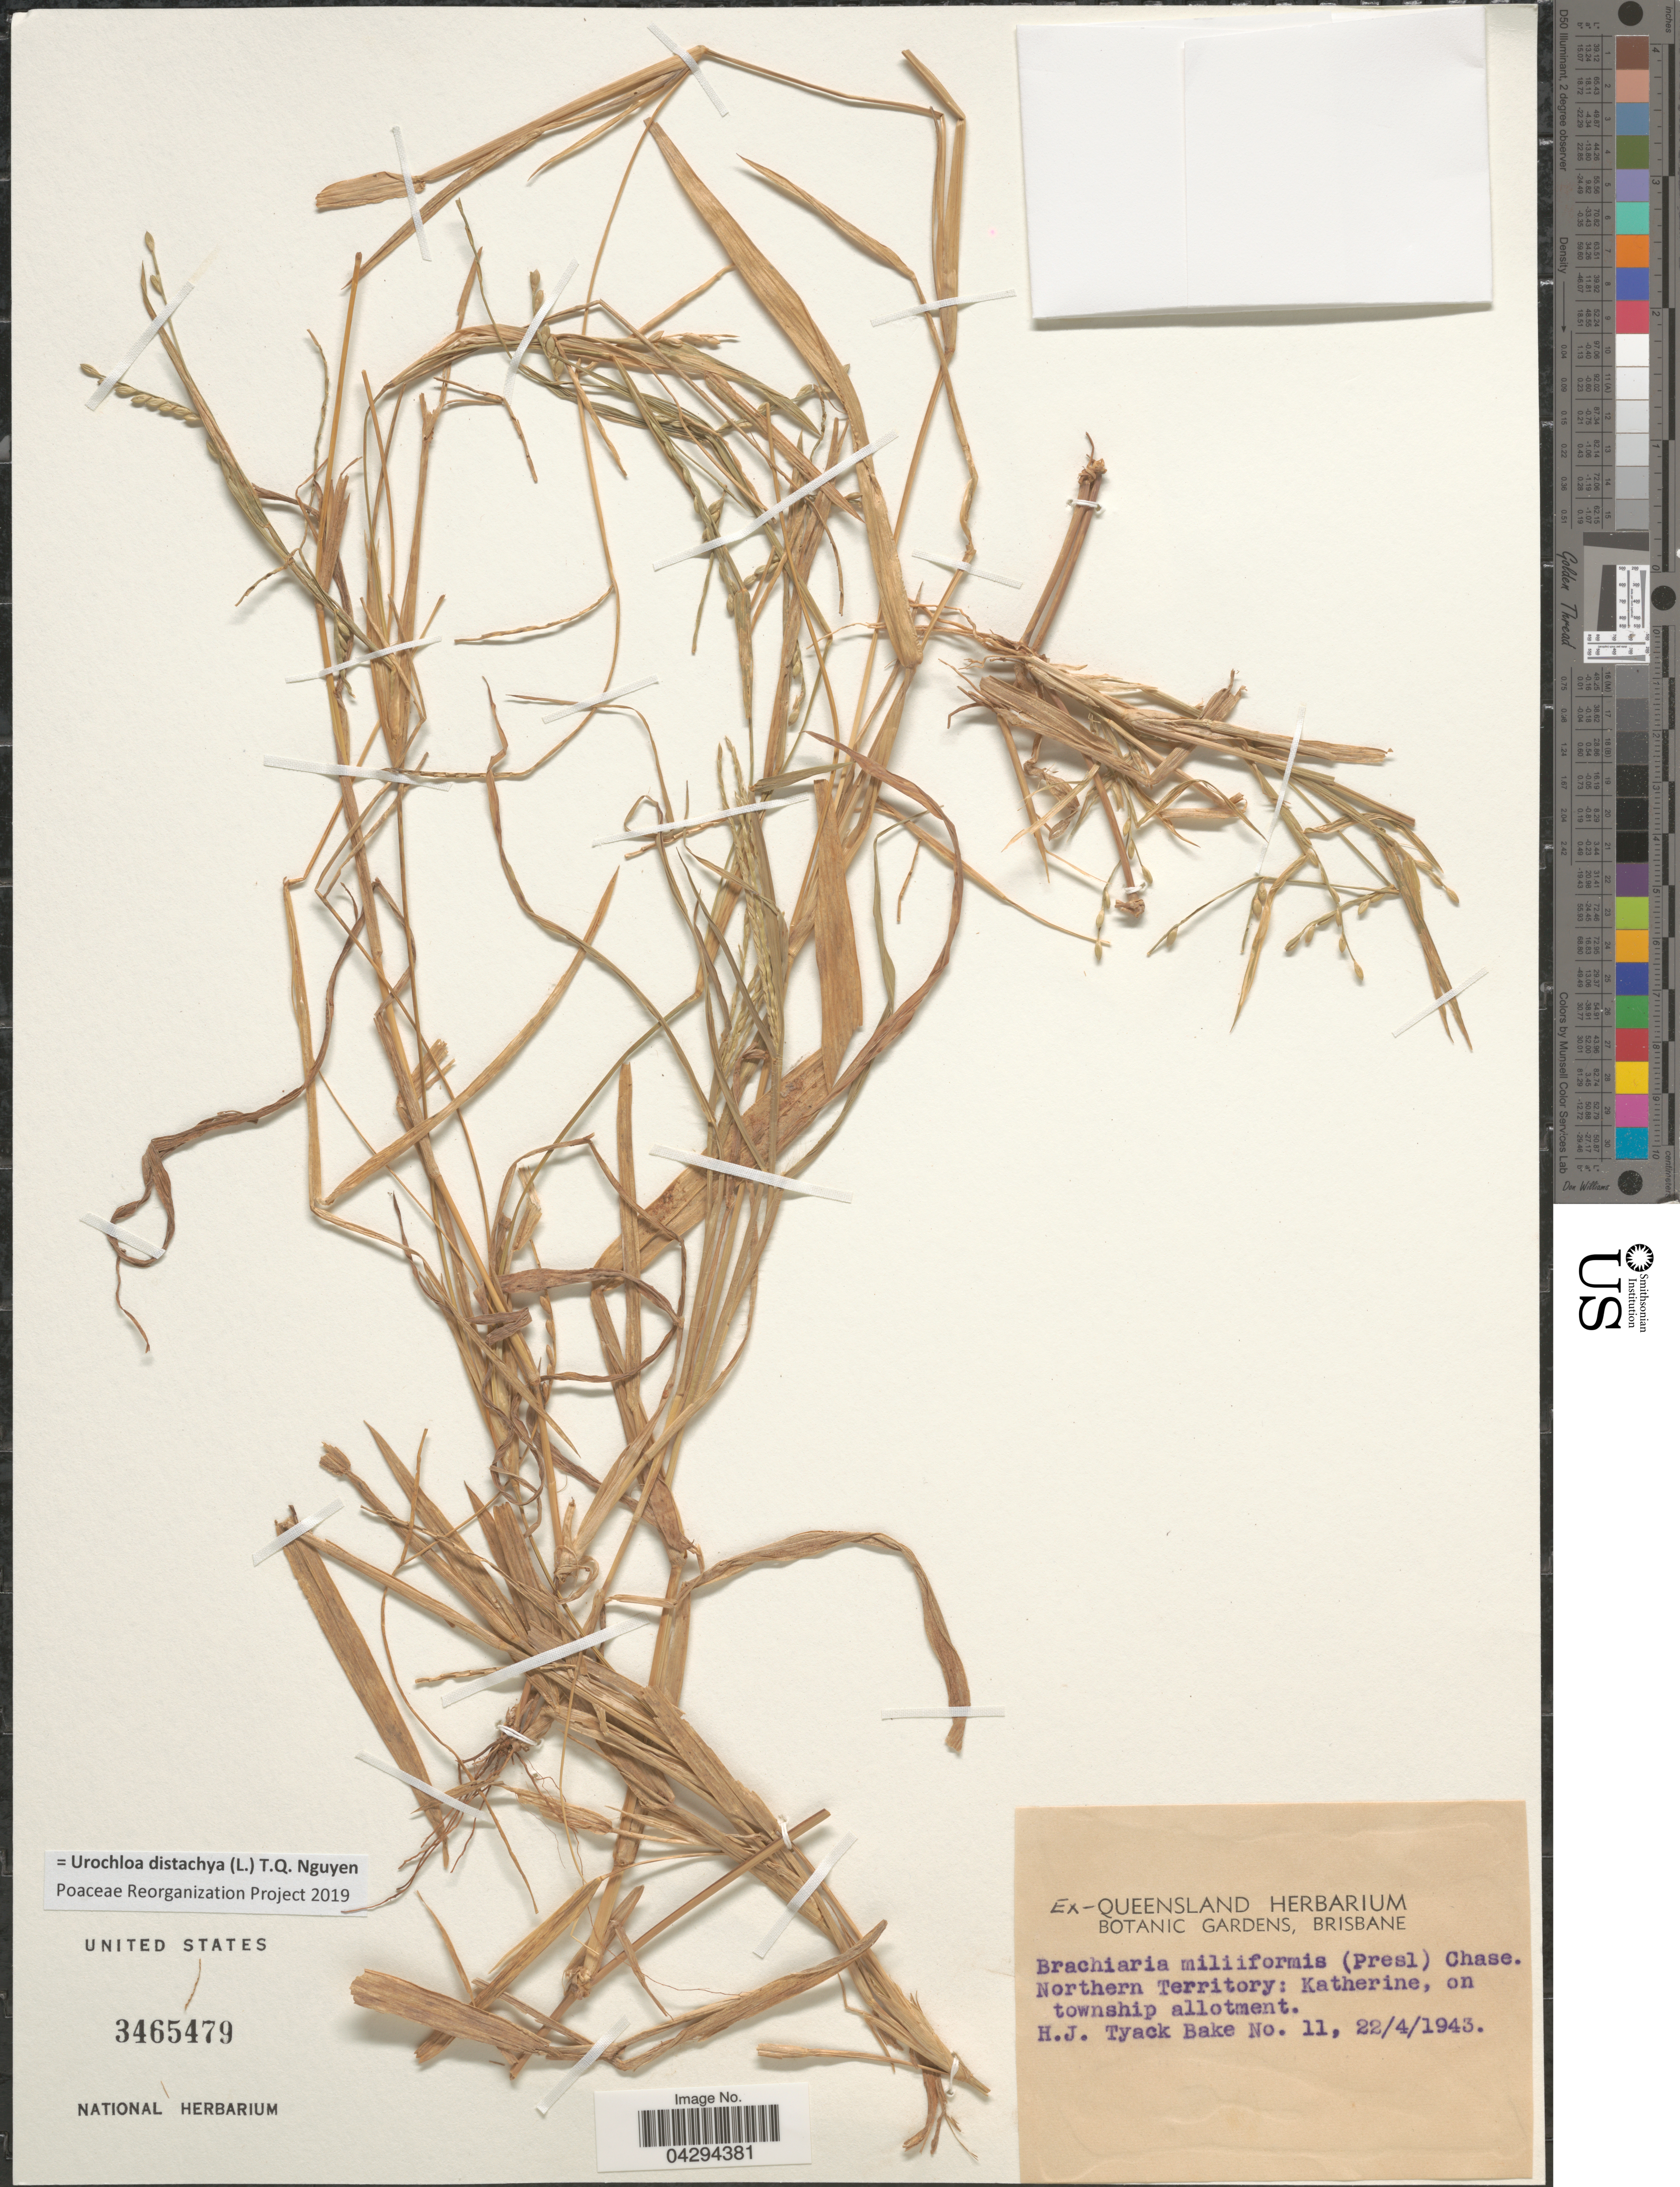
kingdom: Plantae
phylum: Tracheophyta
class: Liliopsida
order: Poales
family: Poaceae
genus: Urochloa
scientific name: Urochloa distachya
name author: (L.) T.Q. Nguyen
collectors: H. Bake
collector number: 11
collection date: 1943-04-22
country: Australia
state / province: Northern Territory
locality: Katherine, on township allotment.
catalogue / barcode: US 3465479